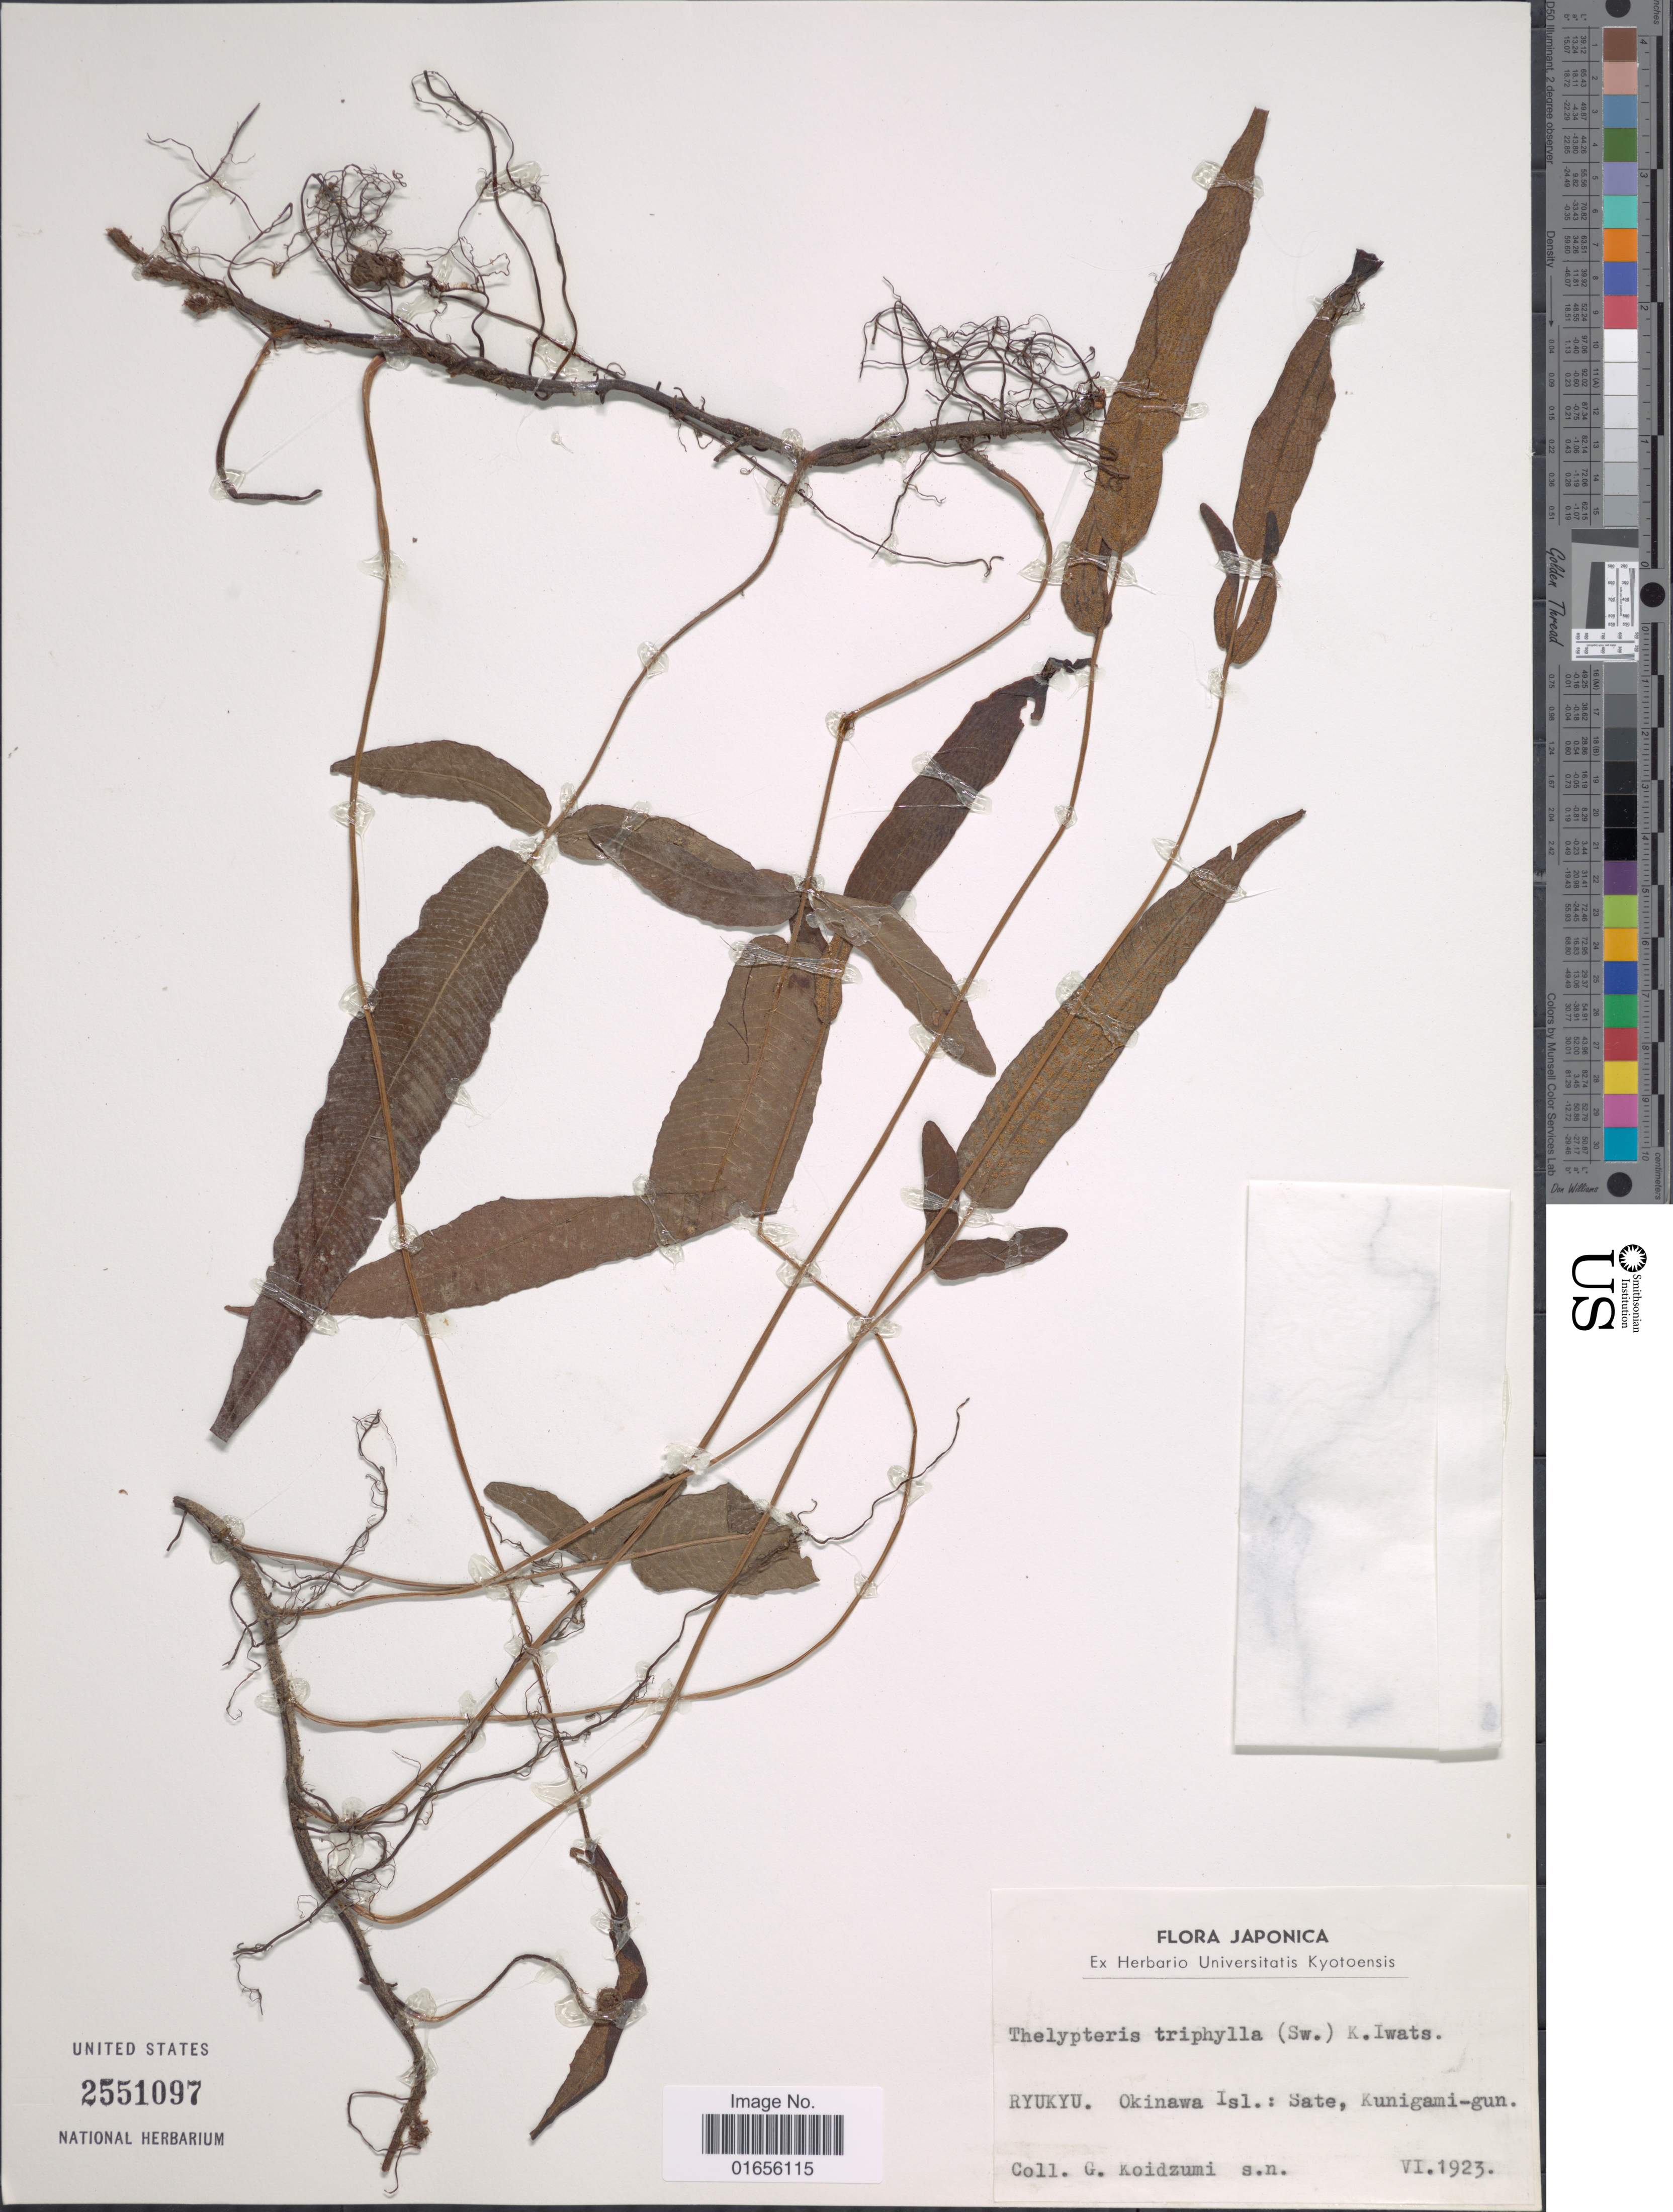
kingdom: Plantae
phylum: Tracheophyta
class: Polypodiopsida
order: Polypodiales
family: Thelypteridaceae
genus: Pronephrium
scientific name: Pronephrium triphyllum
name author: (Sw.) Holttum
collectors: G. Koidzumi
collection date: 1923-06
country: Japan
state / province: Okinawa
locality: Ryukyu. State, Kunigami - gun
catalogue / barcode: US 2551097